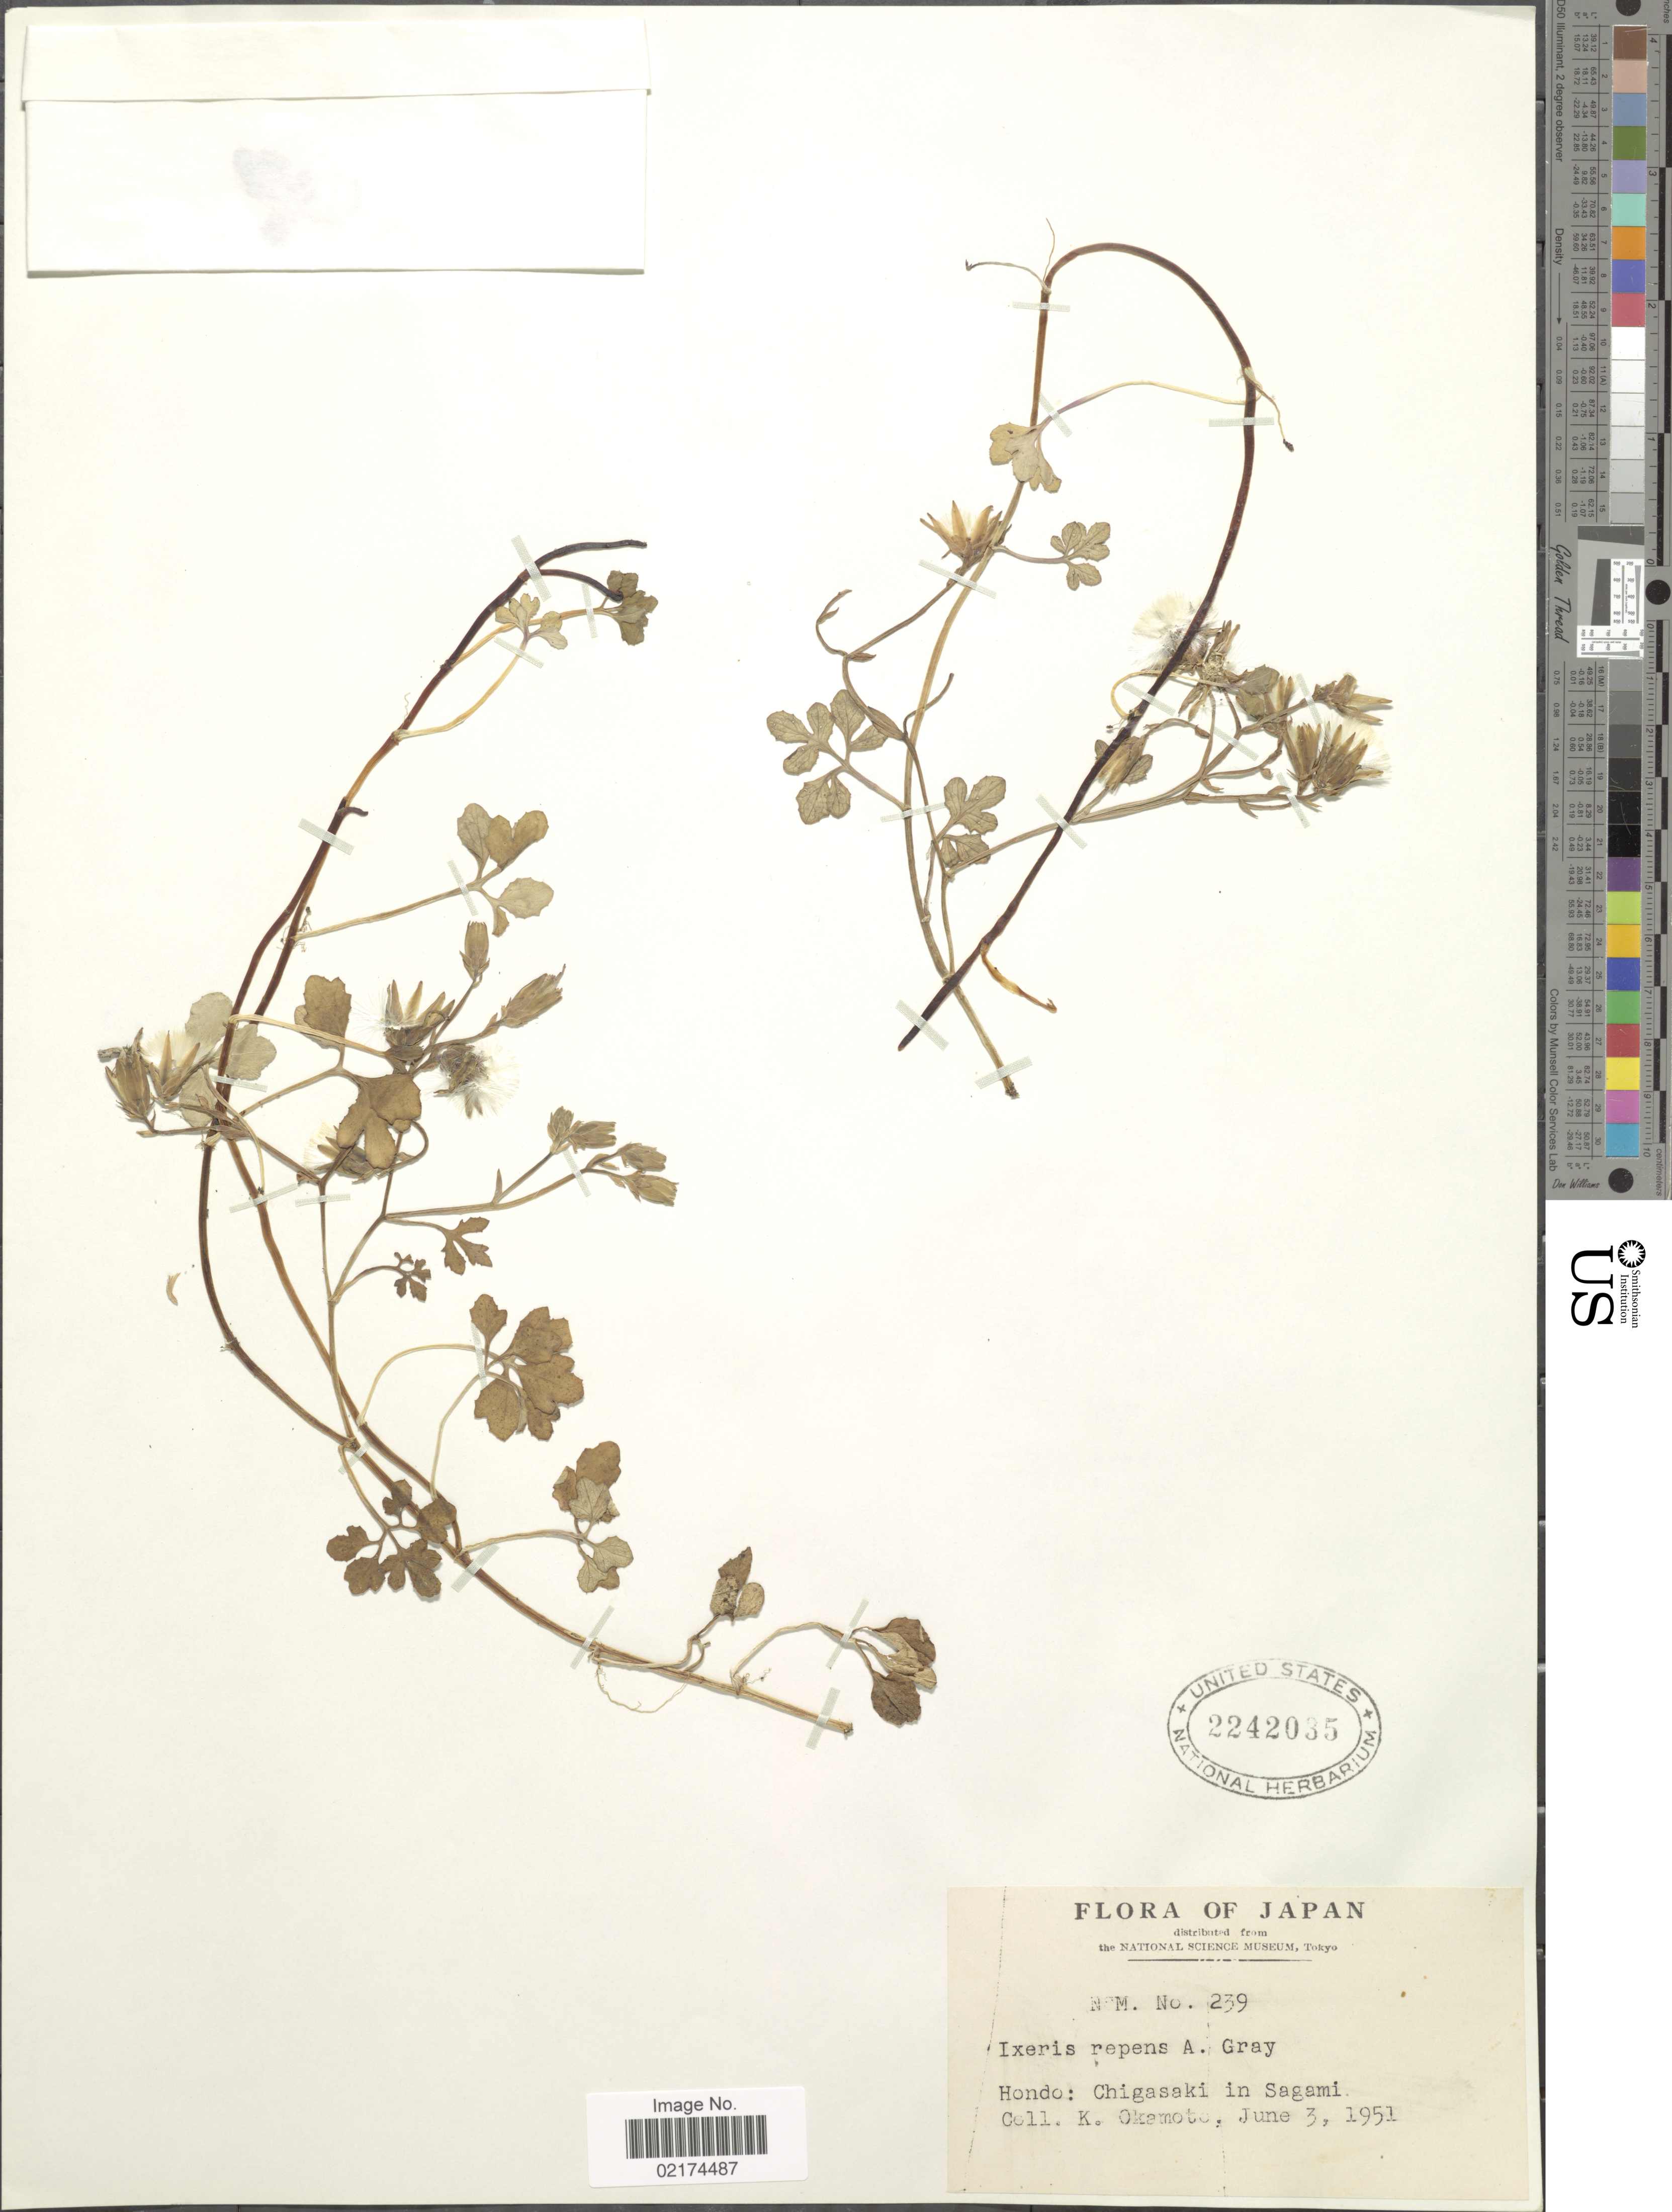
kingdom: Plantae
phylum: Tracheophyta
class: Magnoliopsida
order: Asterales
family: Asteraceae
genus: Ixeris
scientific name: Ixeris repens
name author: (L.) A. Gray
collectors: K. Okamoto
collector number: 239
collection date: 1951-06-03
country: Japan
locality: Hondo: Chigasaki in Sagami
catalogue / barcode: US 2242035